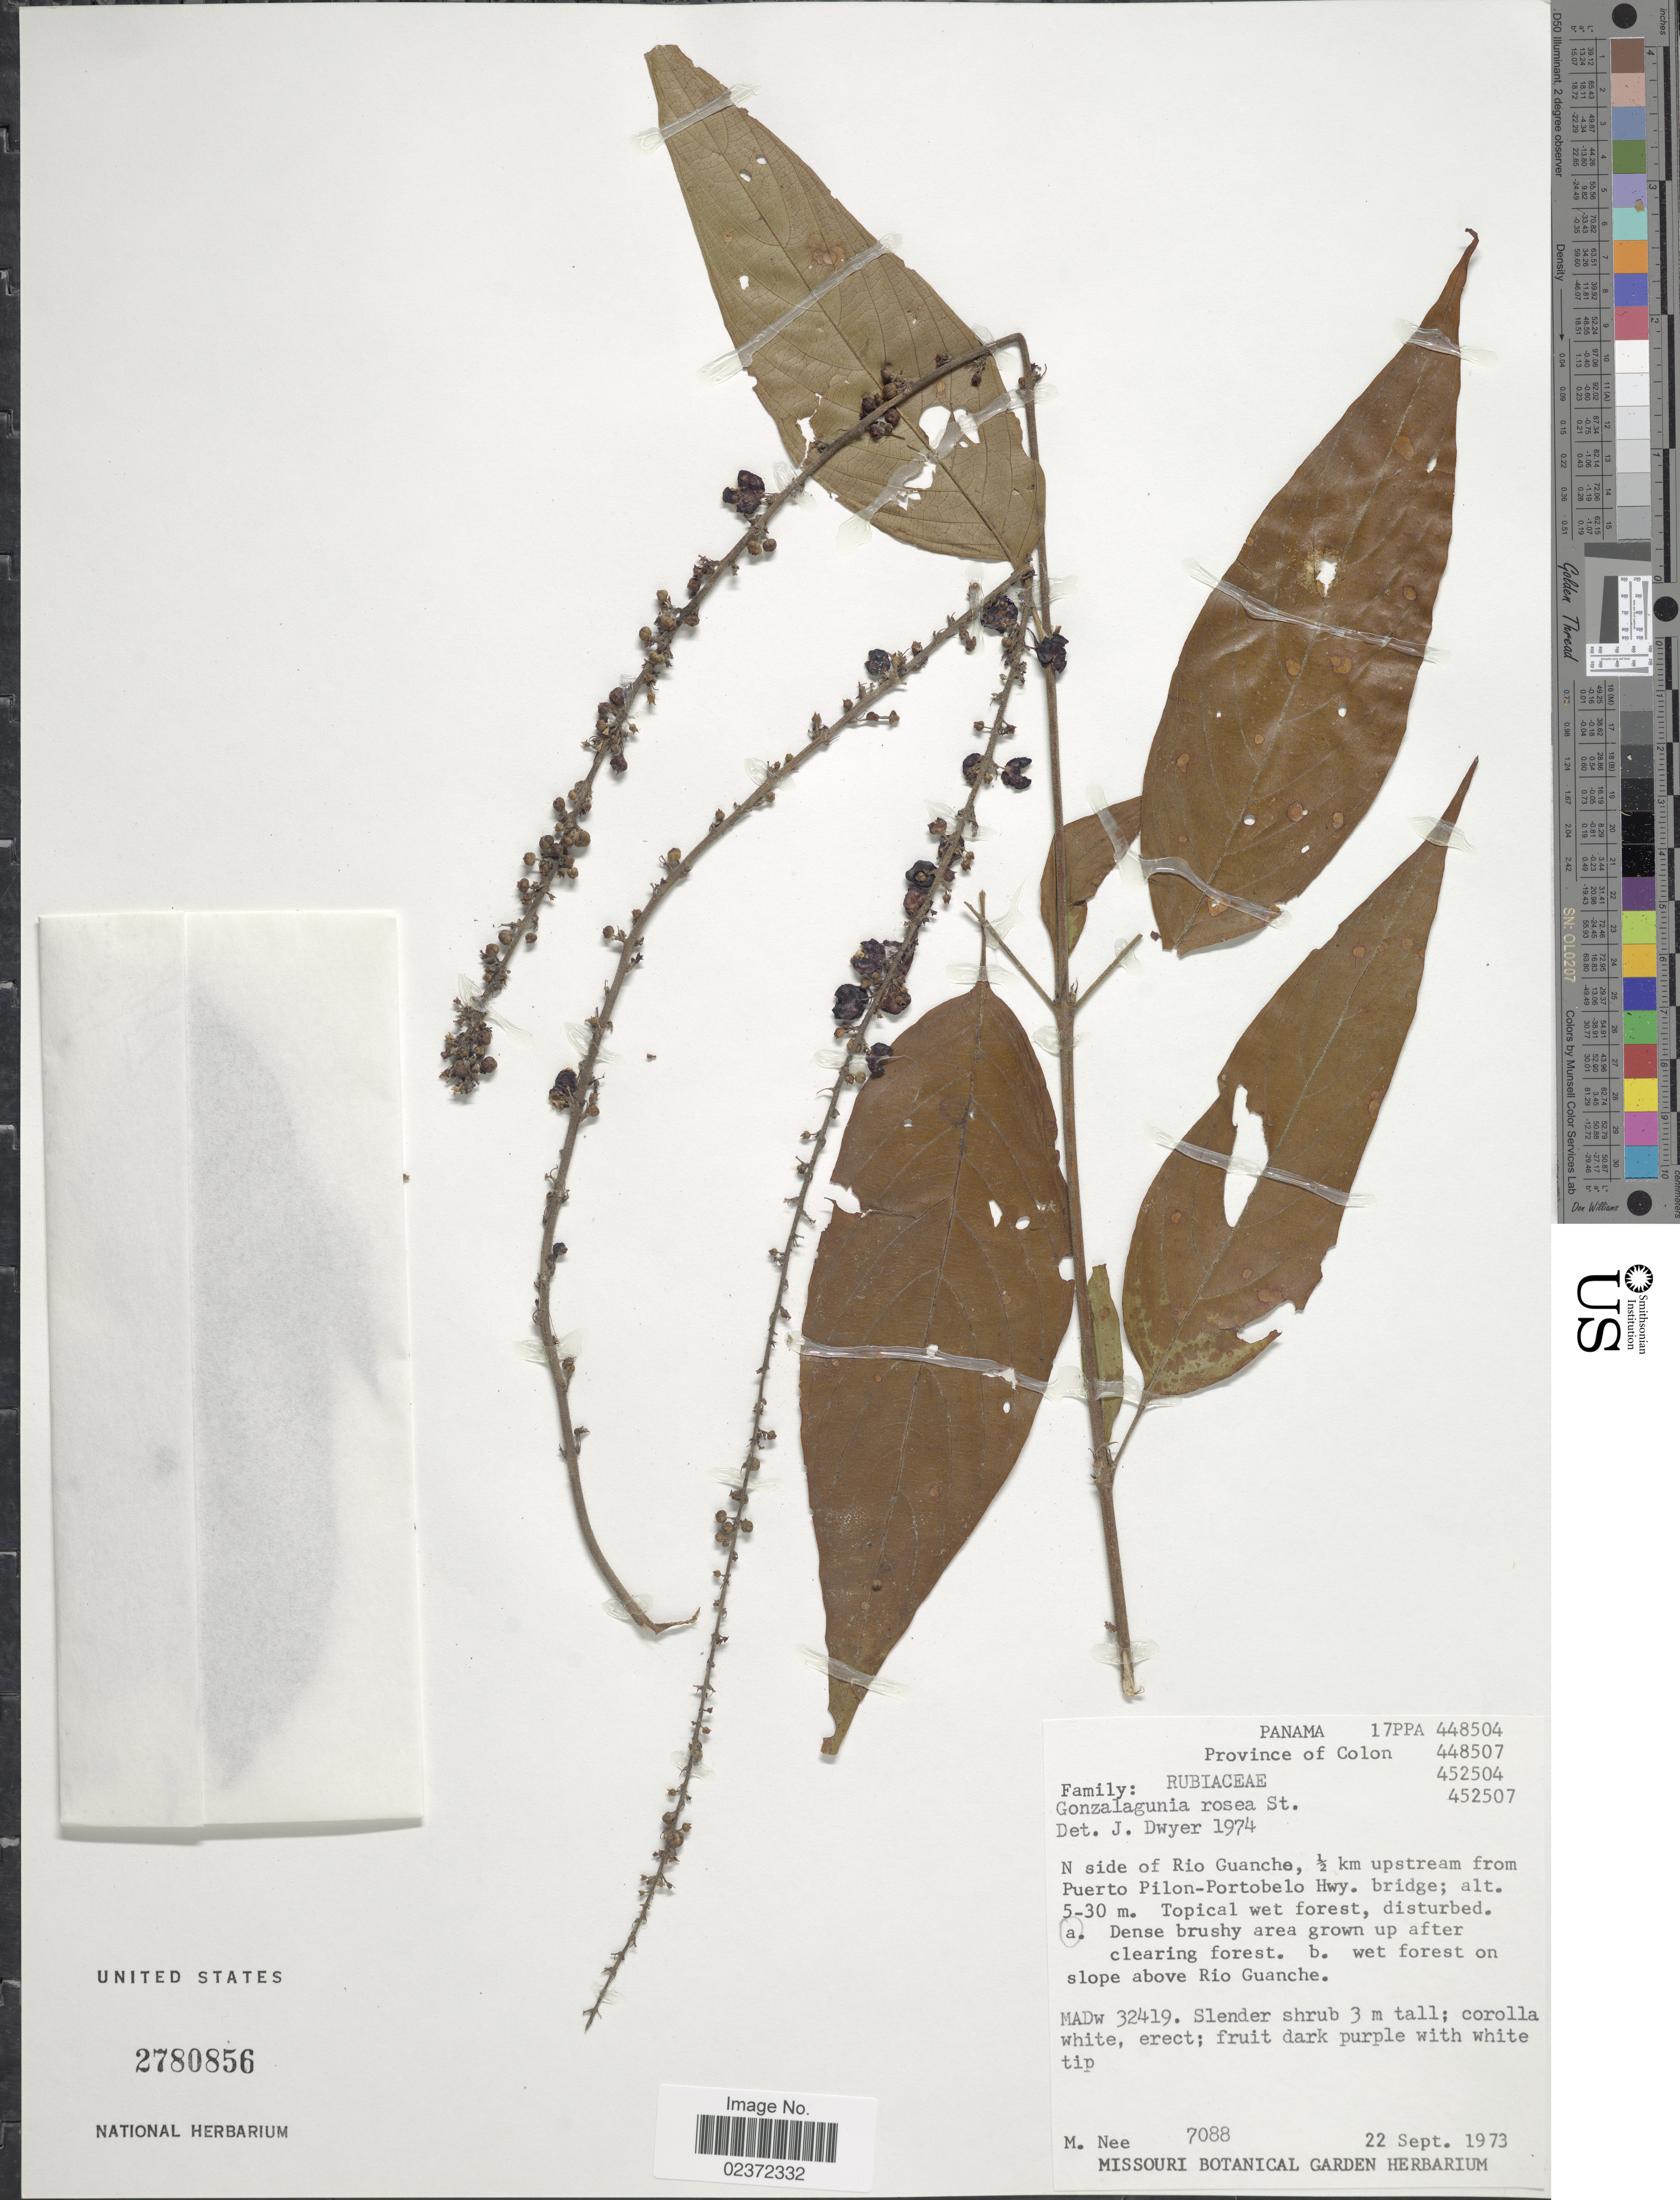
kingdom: Plantae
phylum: Tracheophyta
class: Magnoliopsida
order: Gentianales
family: Rubiaceae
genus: Gonzalagunia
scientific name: Gonzalagunia rosea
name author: Standl.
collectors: M. Nee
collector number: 708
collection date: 1973-09-22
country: Panama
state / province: Colón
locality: N side of Rio Guanche, 1/2 km upstream from Puerto Pilon-Porobelo Hwy. bridge, Topical wet forest, MADw 32419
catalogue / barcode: US 2780856